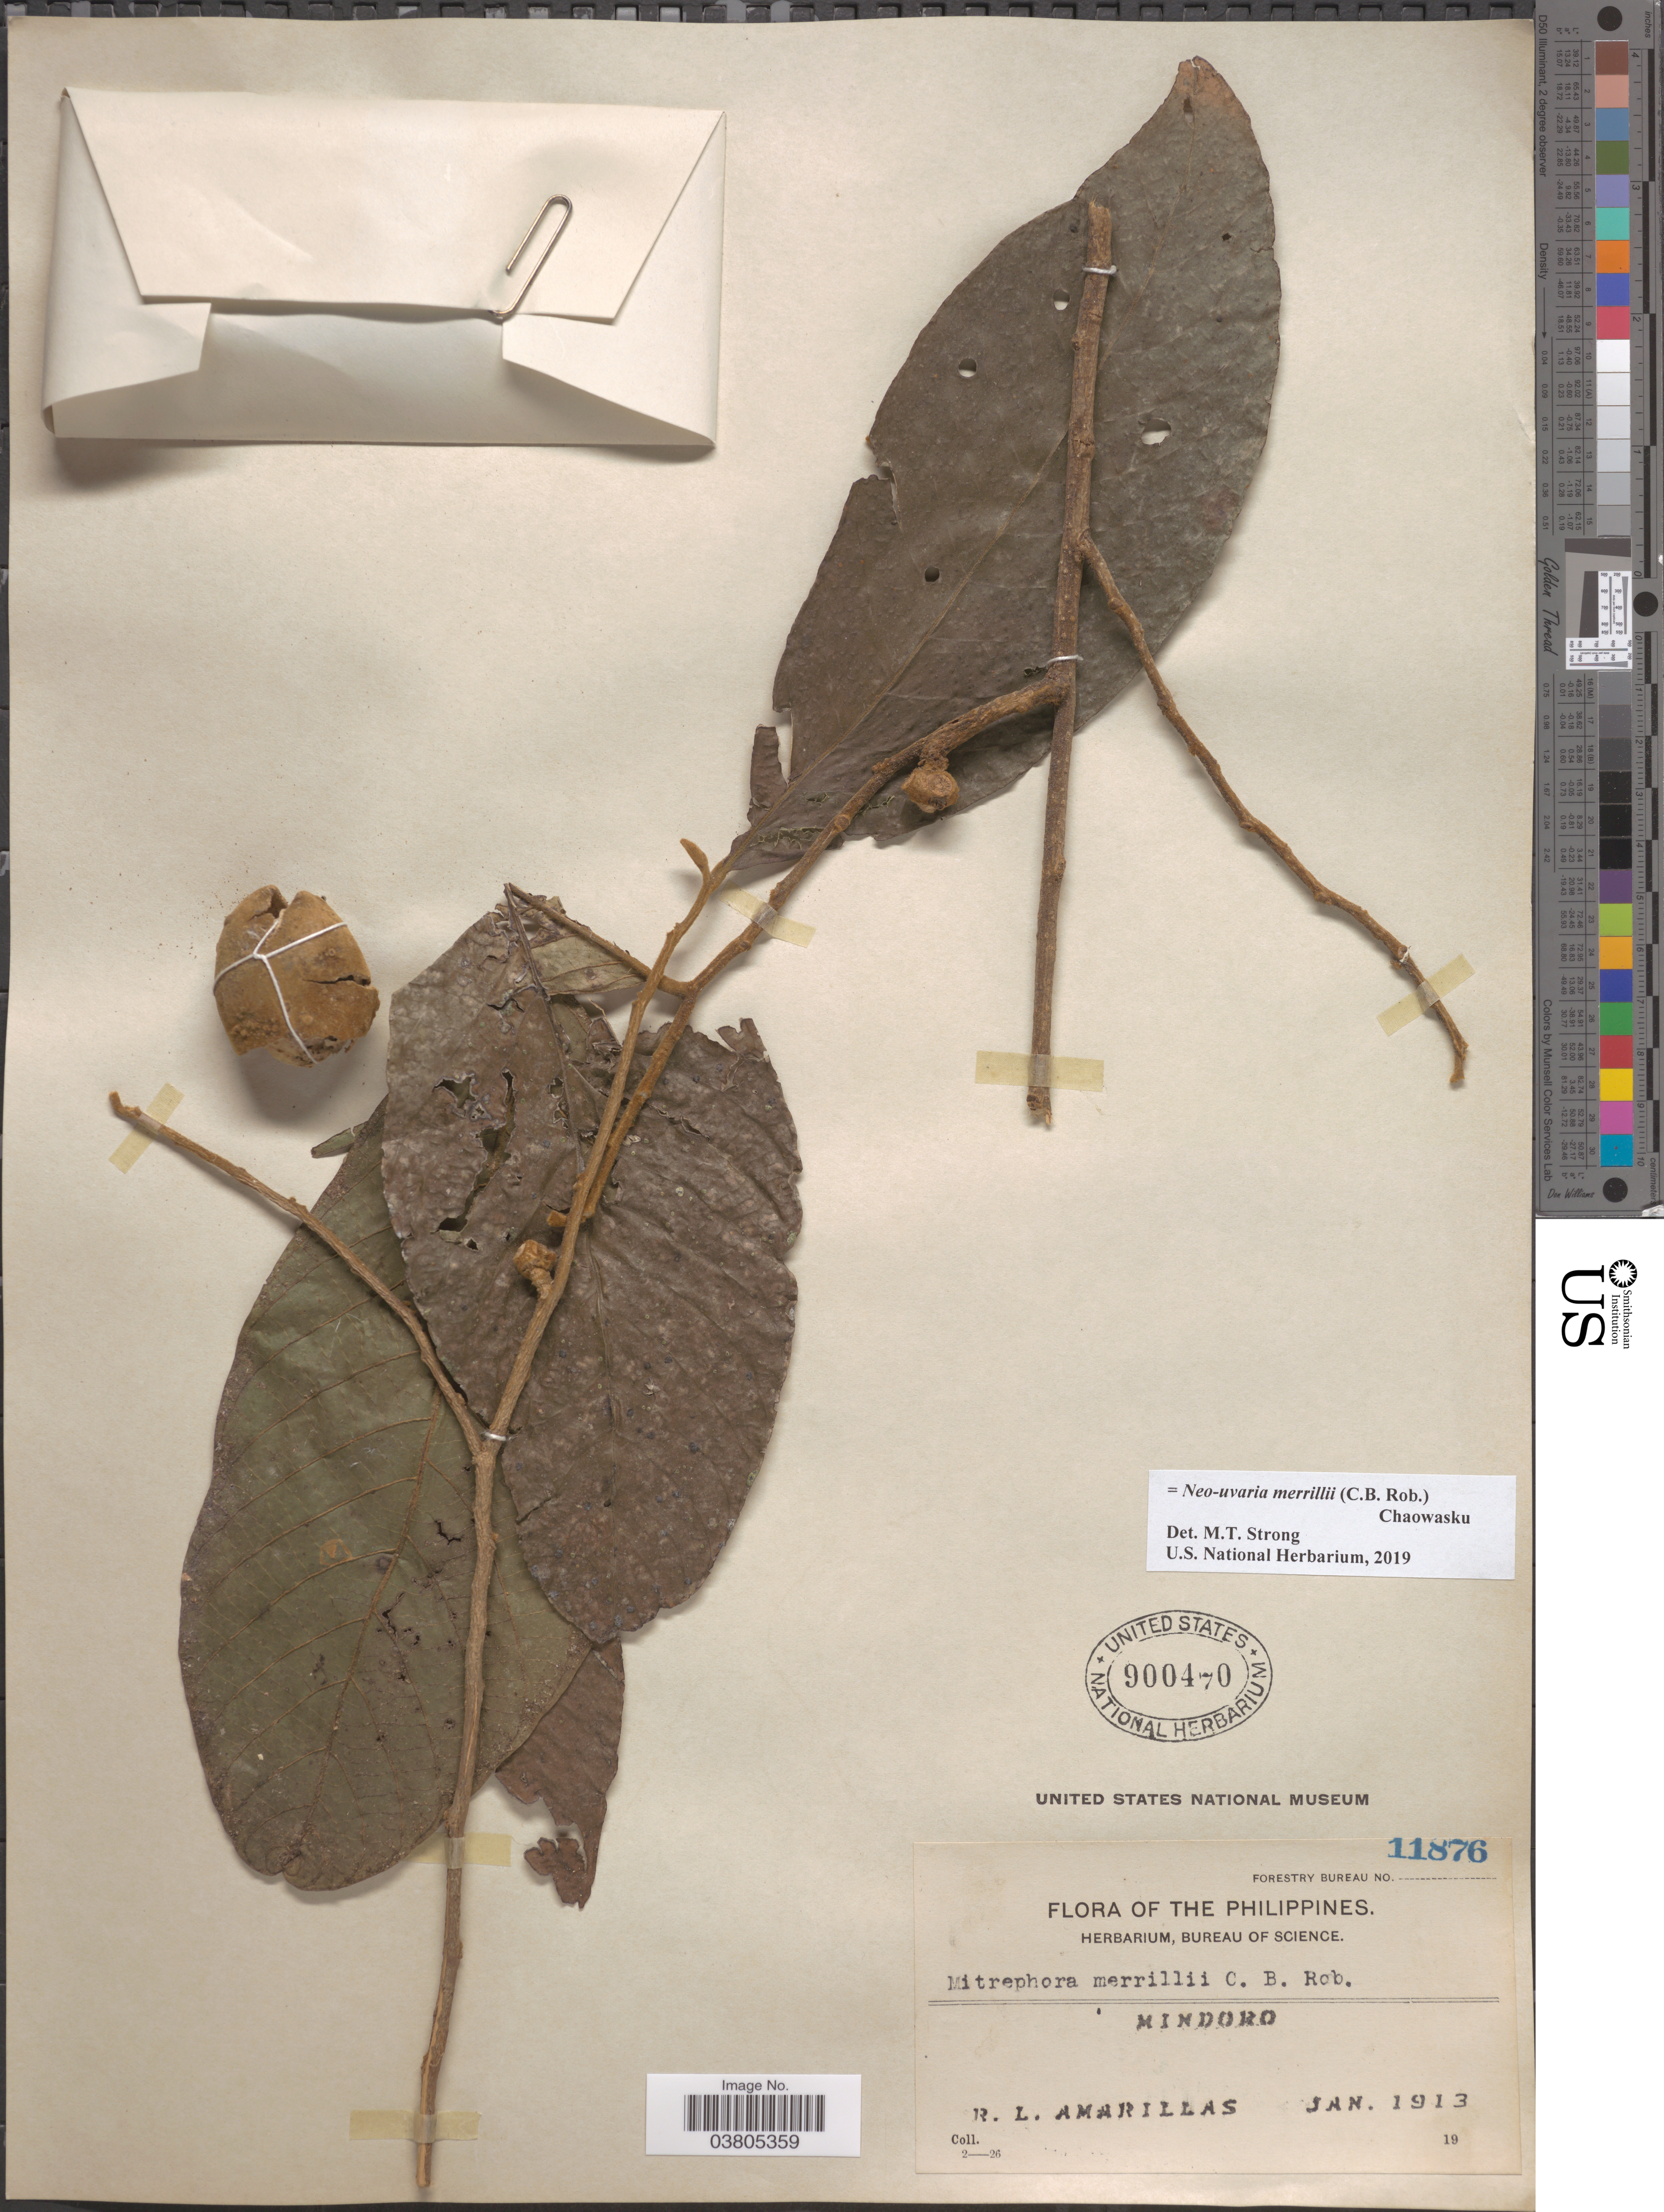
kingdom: Plantae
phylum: Tracheophyta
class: Magnoliopsida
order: Magnoliales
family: Annonaceae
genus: Neo-Uvaria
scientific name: Neo-uvaria merrillii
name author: (C.B. Rob.) Chaowasku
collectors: R. Amarillas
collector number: Forestry Bureau 11876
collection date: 1913-01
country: Philippines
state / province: Mimaropa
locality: Mindoro.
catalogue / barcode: US 900470